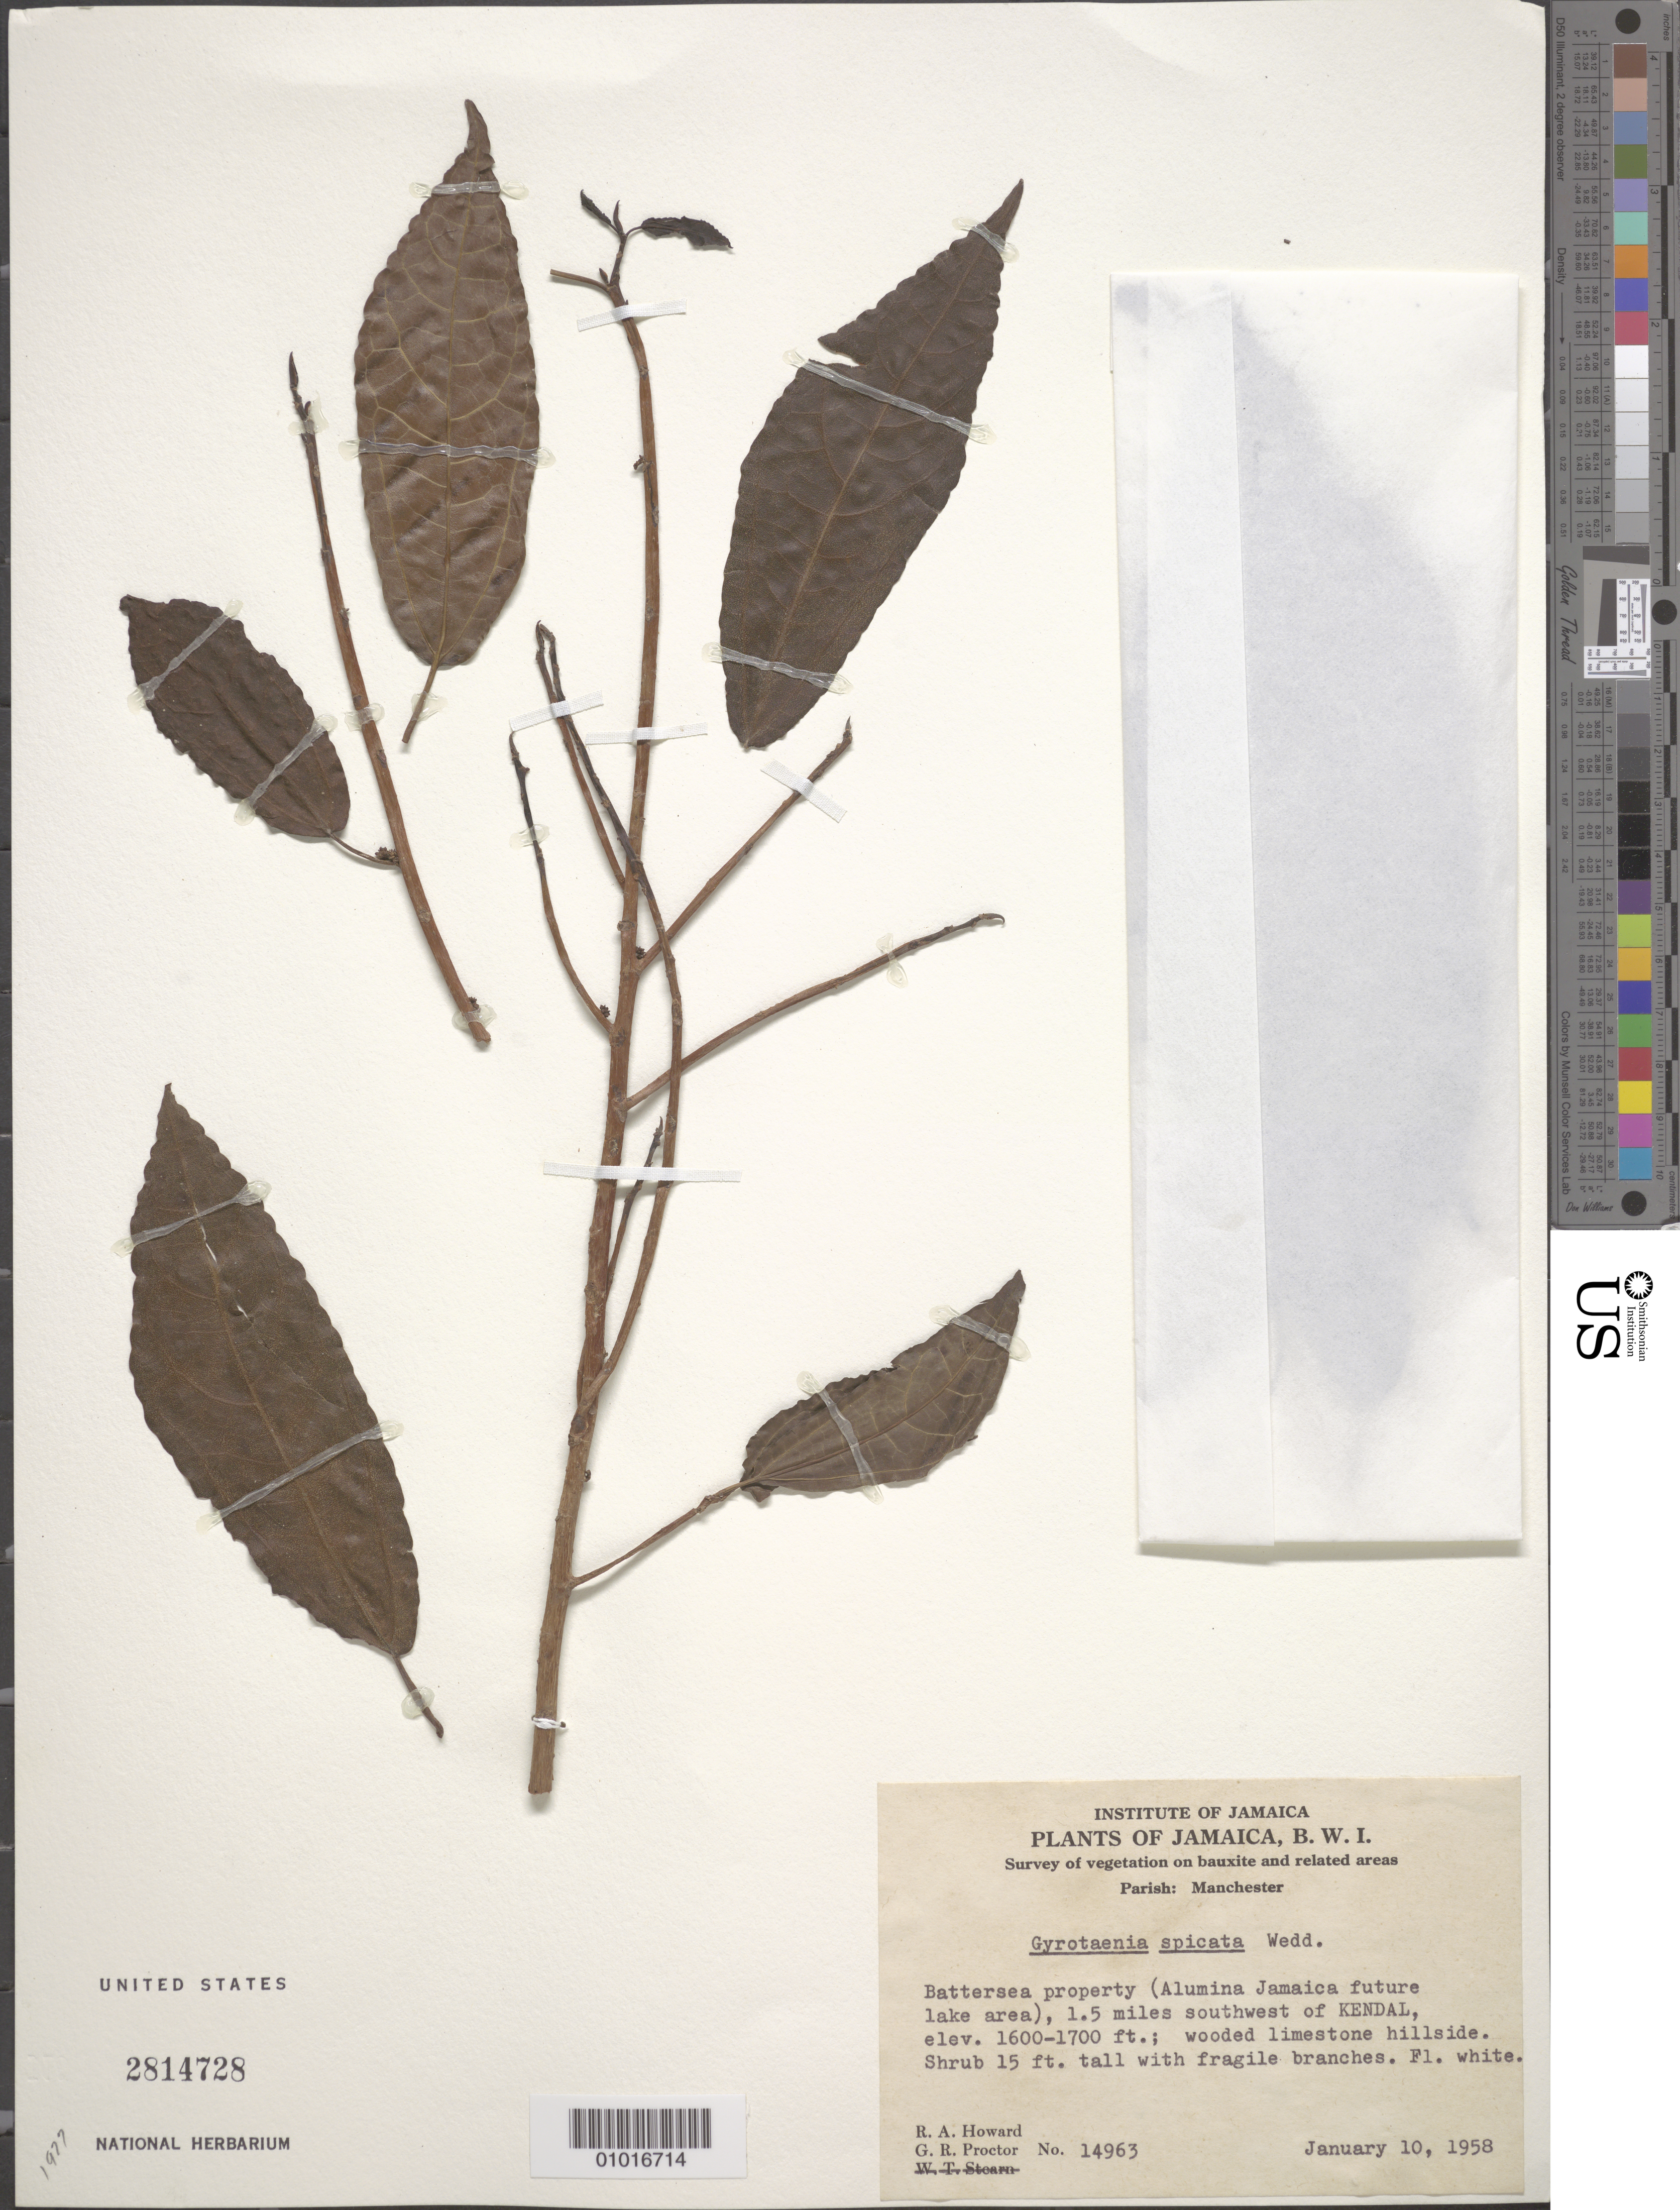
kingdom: Plantae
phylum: Tracheophyta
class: Magnoliopsida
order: Rosales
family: Urticaceae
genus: Gyrotaenia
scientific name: Gyrotaenia spicata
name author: (Wedd.) Wedd.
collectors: R. A. Howard & G. R. Proctor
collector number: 14963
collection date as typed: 10 Jan 1958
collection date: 1958-01-10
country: Jamaica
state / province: Manchester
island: Jamaica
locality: Battersea property (Alumina Jamaica future lake area), 1.5 miles SW of Kendel.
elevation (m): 488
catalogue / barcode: US 2814728